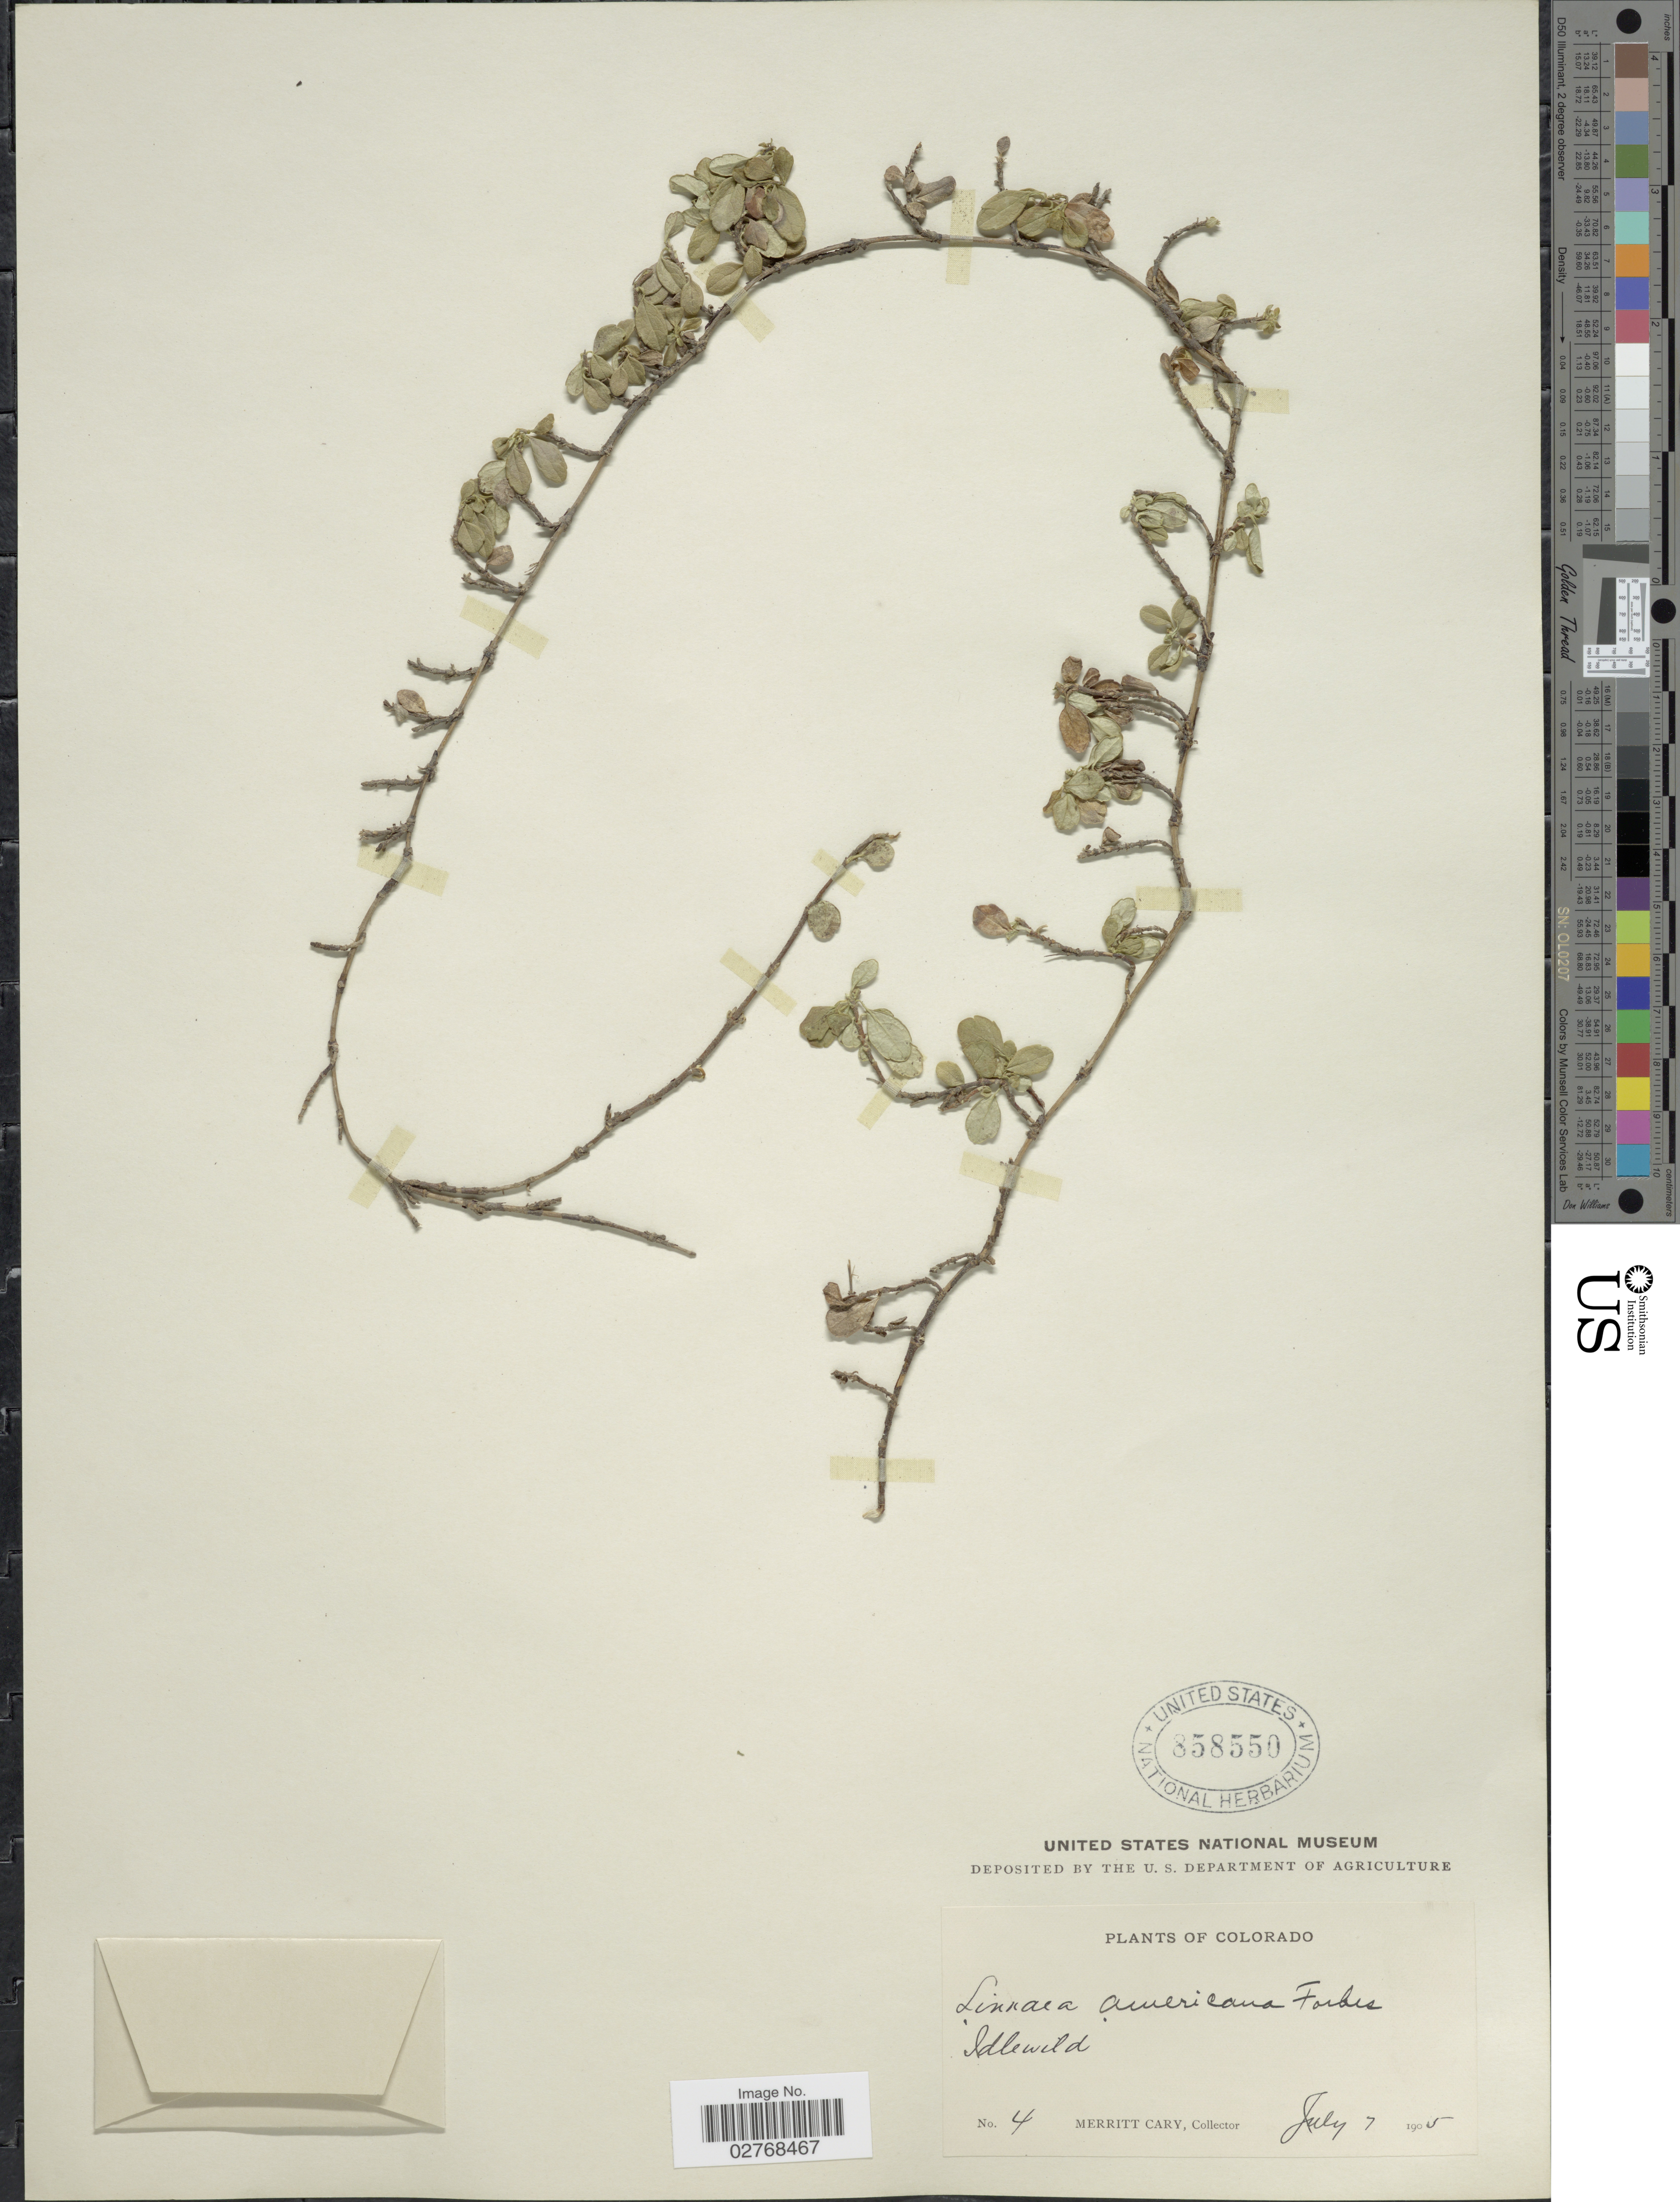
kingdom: Plantae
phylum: Tracheophyta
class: Magnoliopsida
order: Dipsacales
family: Caprifoliaceae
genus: Linnaea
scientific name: Linnaea borealis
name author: L.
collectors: M. Cary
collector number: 4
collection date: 1905-07-07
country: United States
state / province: Colorado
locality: Idlewild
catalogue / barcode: US 858550